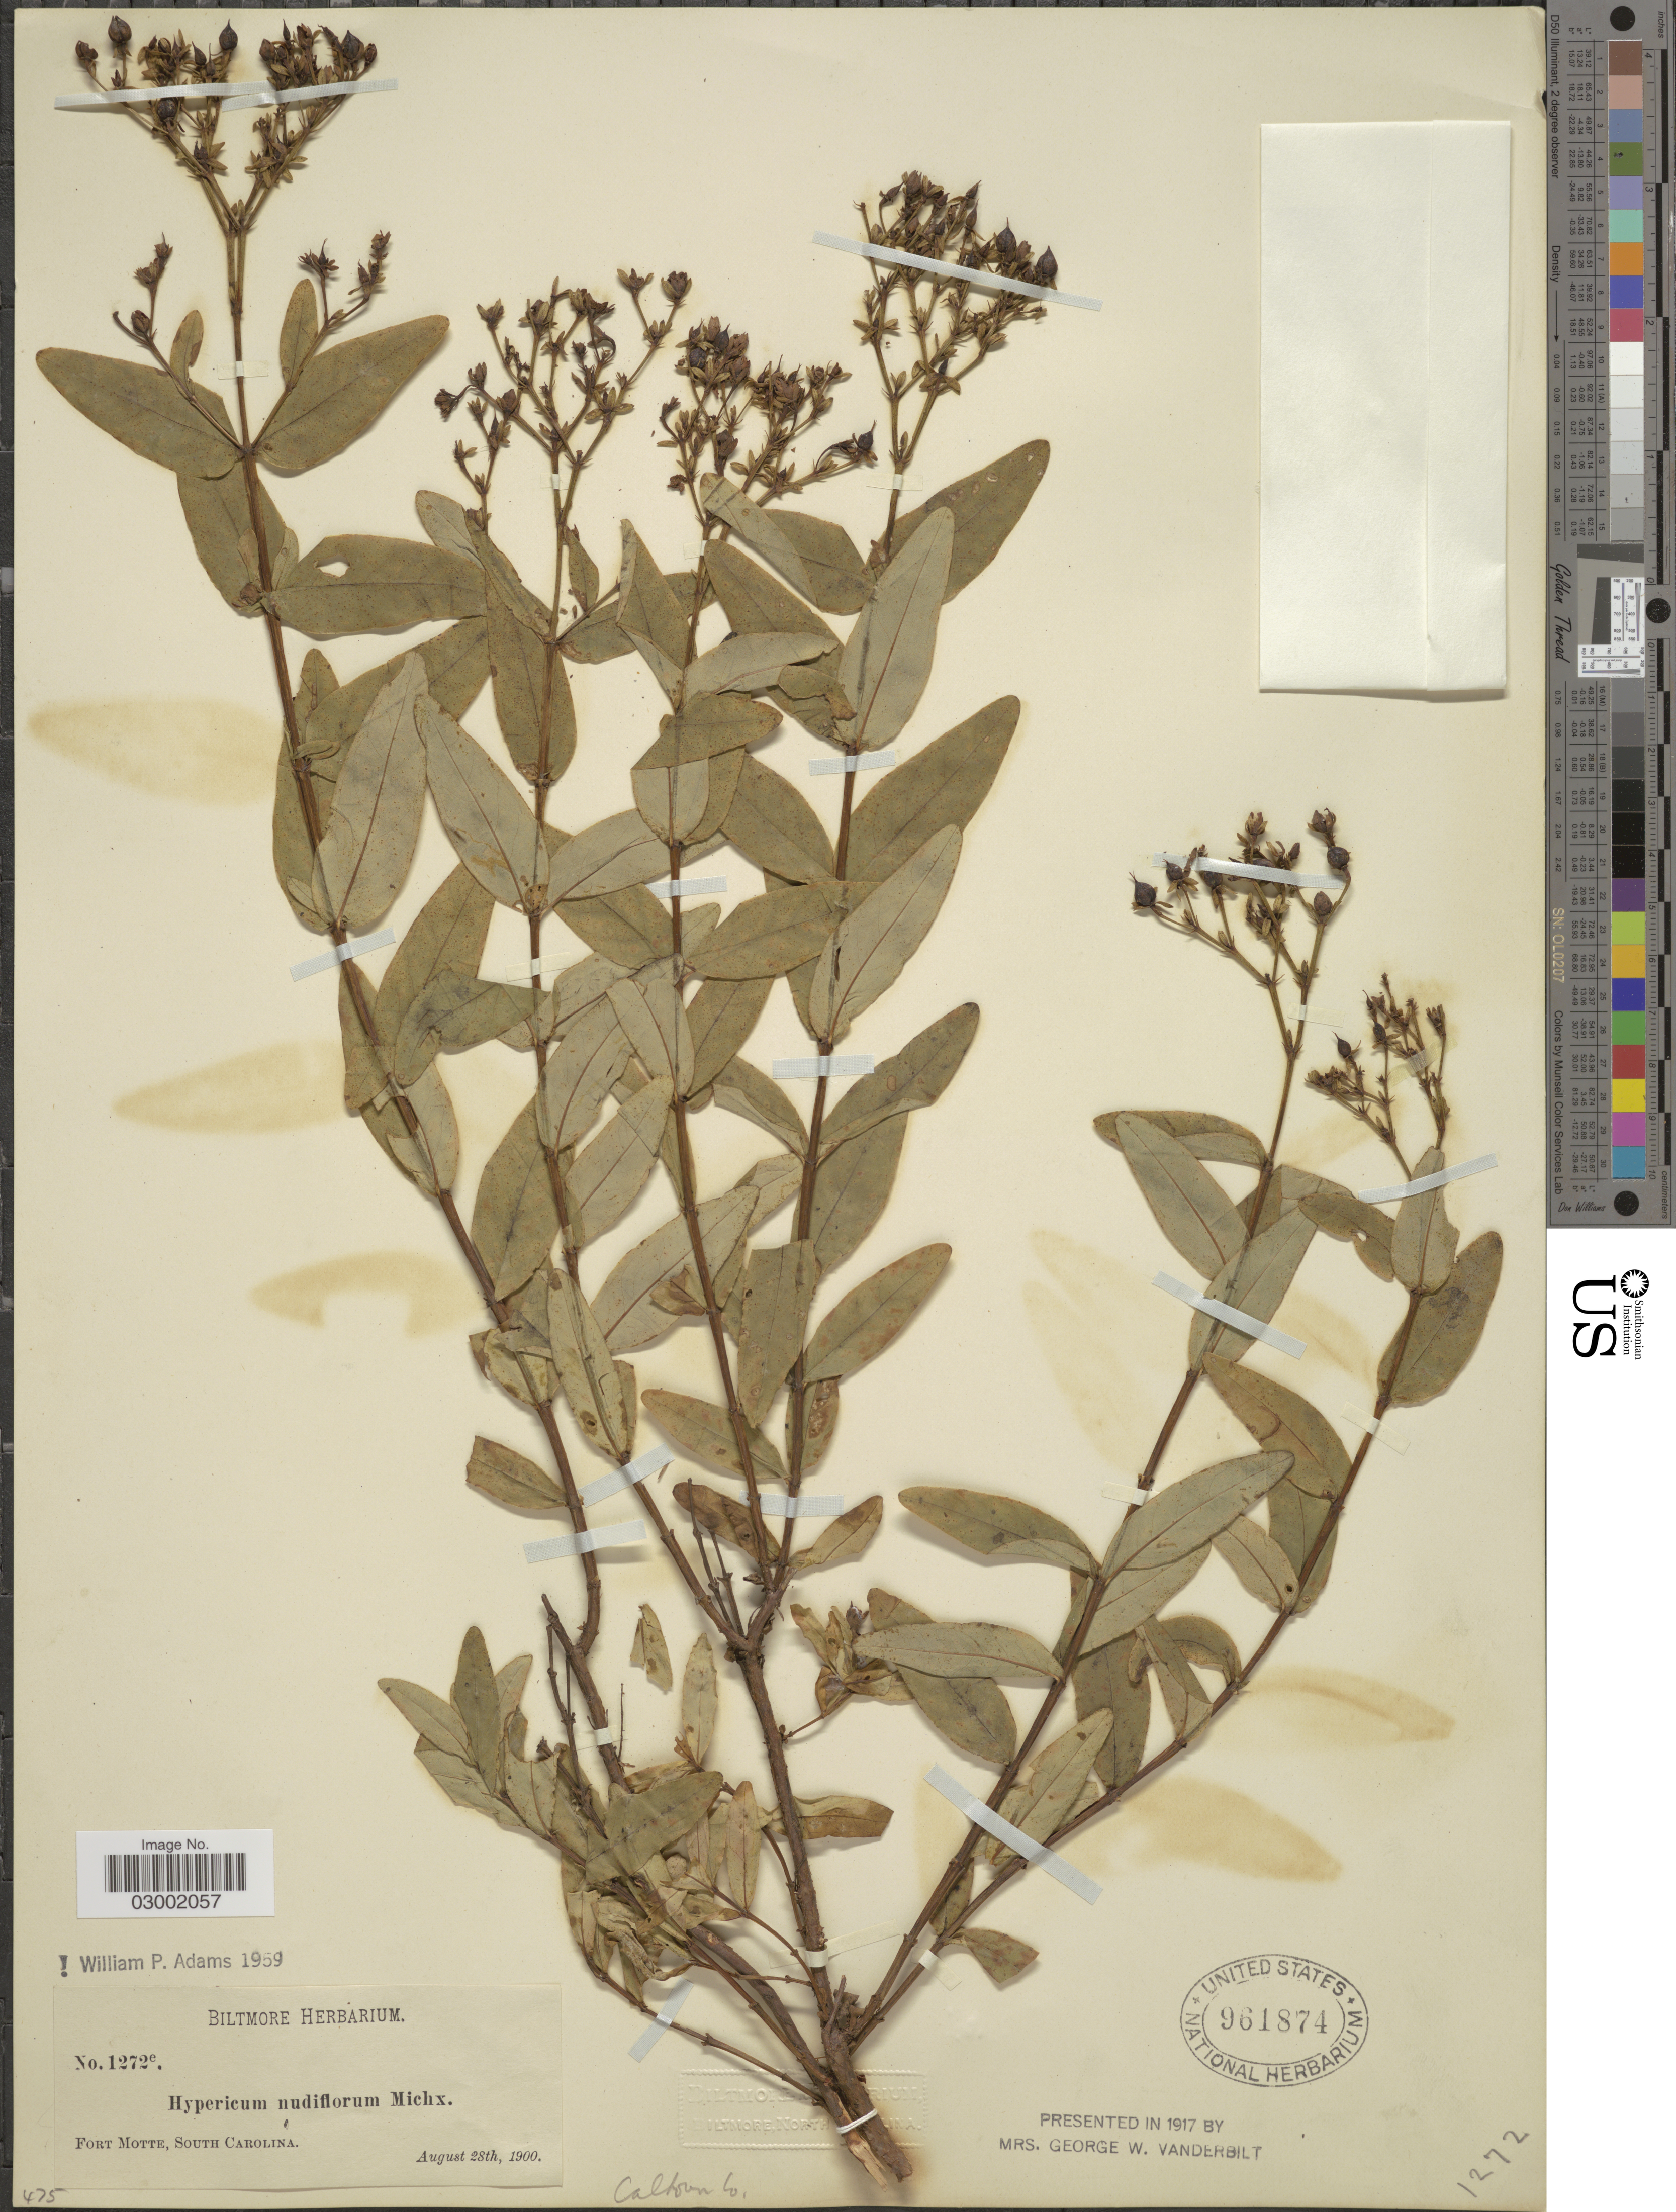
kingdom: Plantae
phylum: Tracheophyta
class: Magnoliopsida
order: Malpighiales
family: Hypericaceae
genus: Hypericum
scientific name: Hypericum nudiflorum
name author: Michx. ex Willd.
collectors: ex herb. Biltmore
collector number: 1272e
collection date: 1900-08-28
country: United States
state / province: South Carolina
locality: Fort Motte, South Carolina.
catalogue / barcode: US 961874